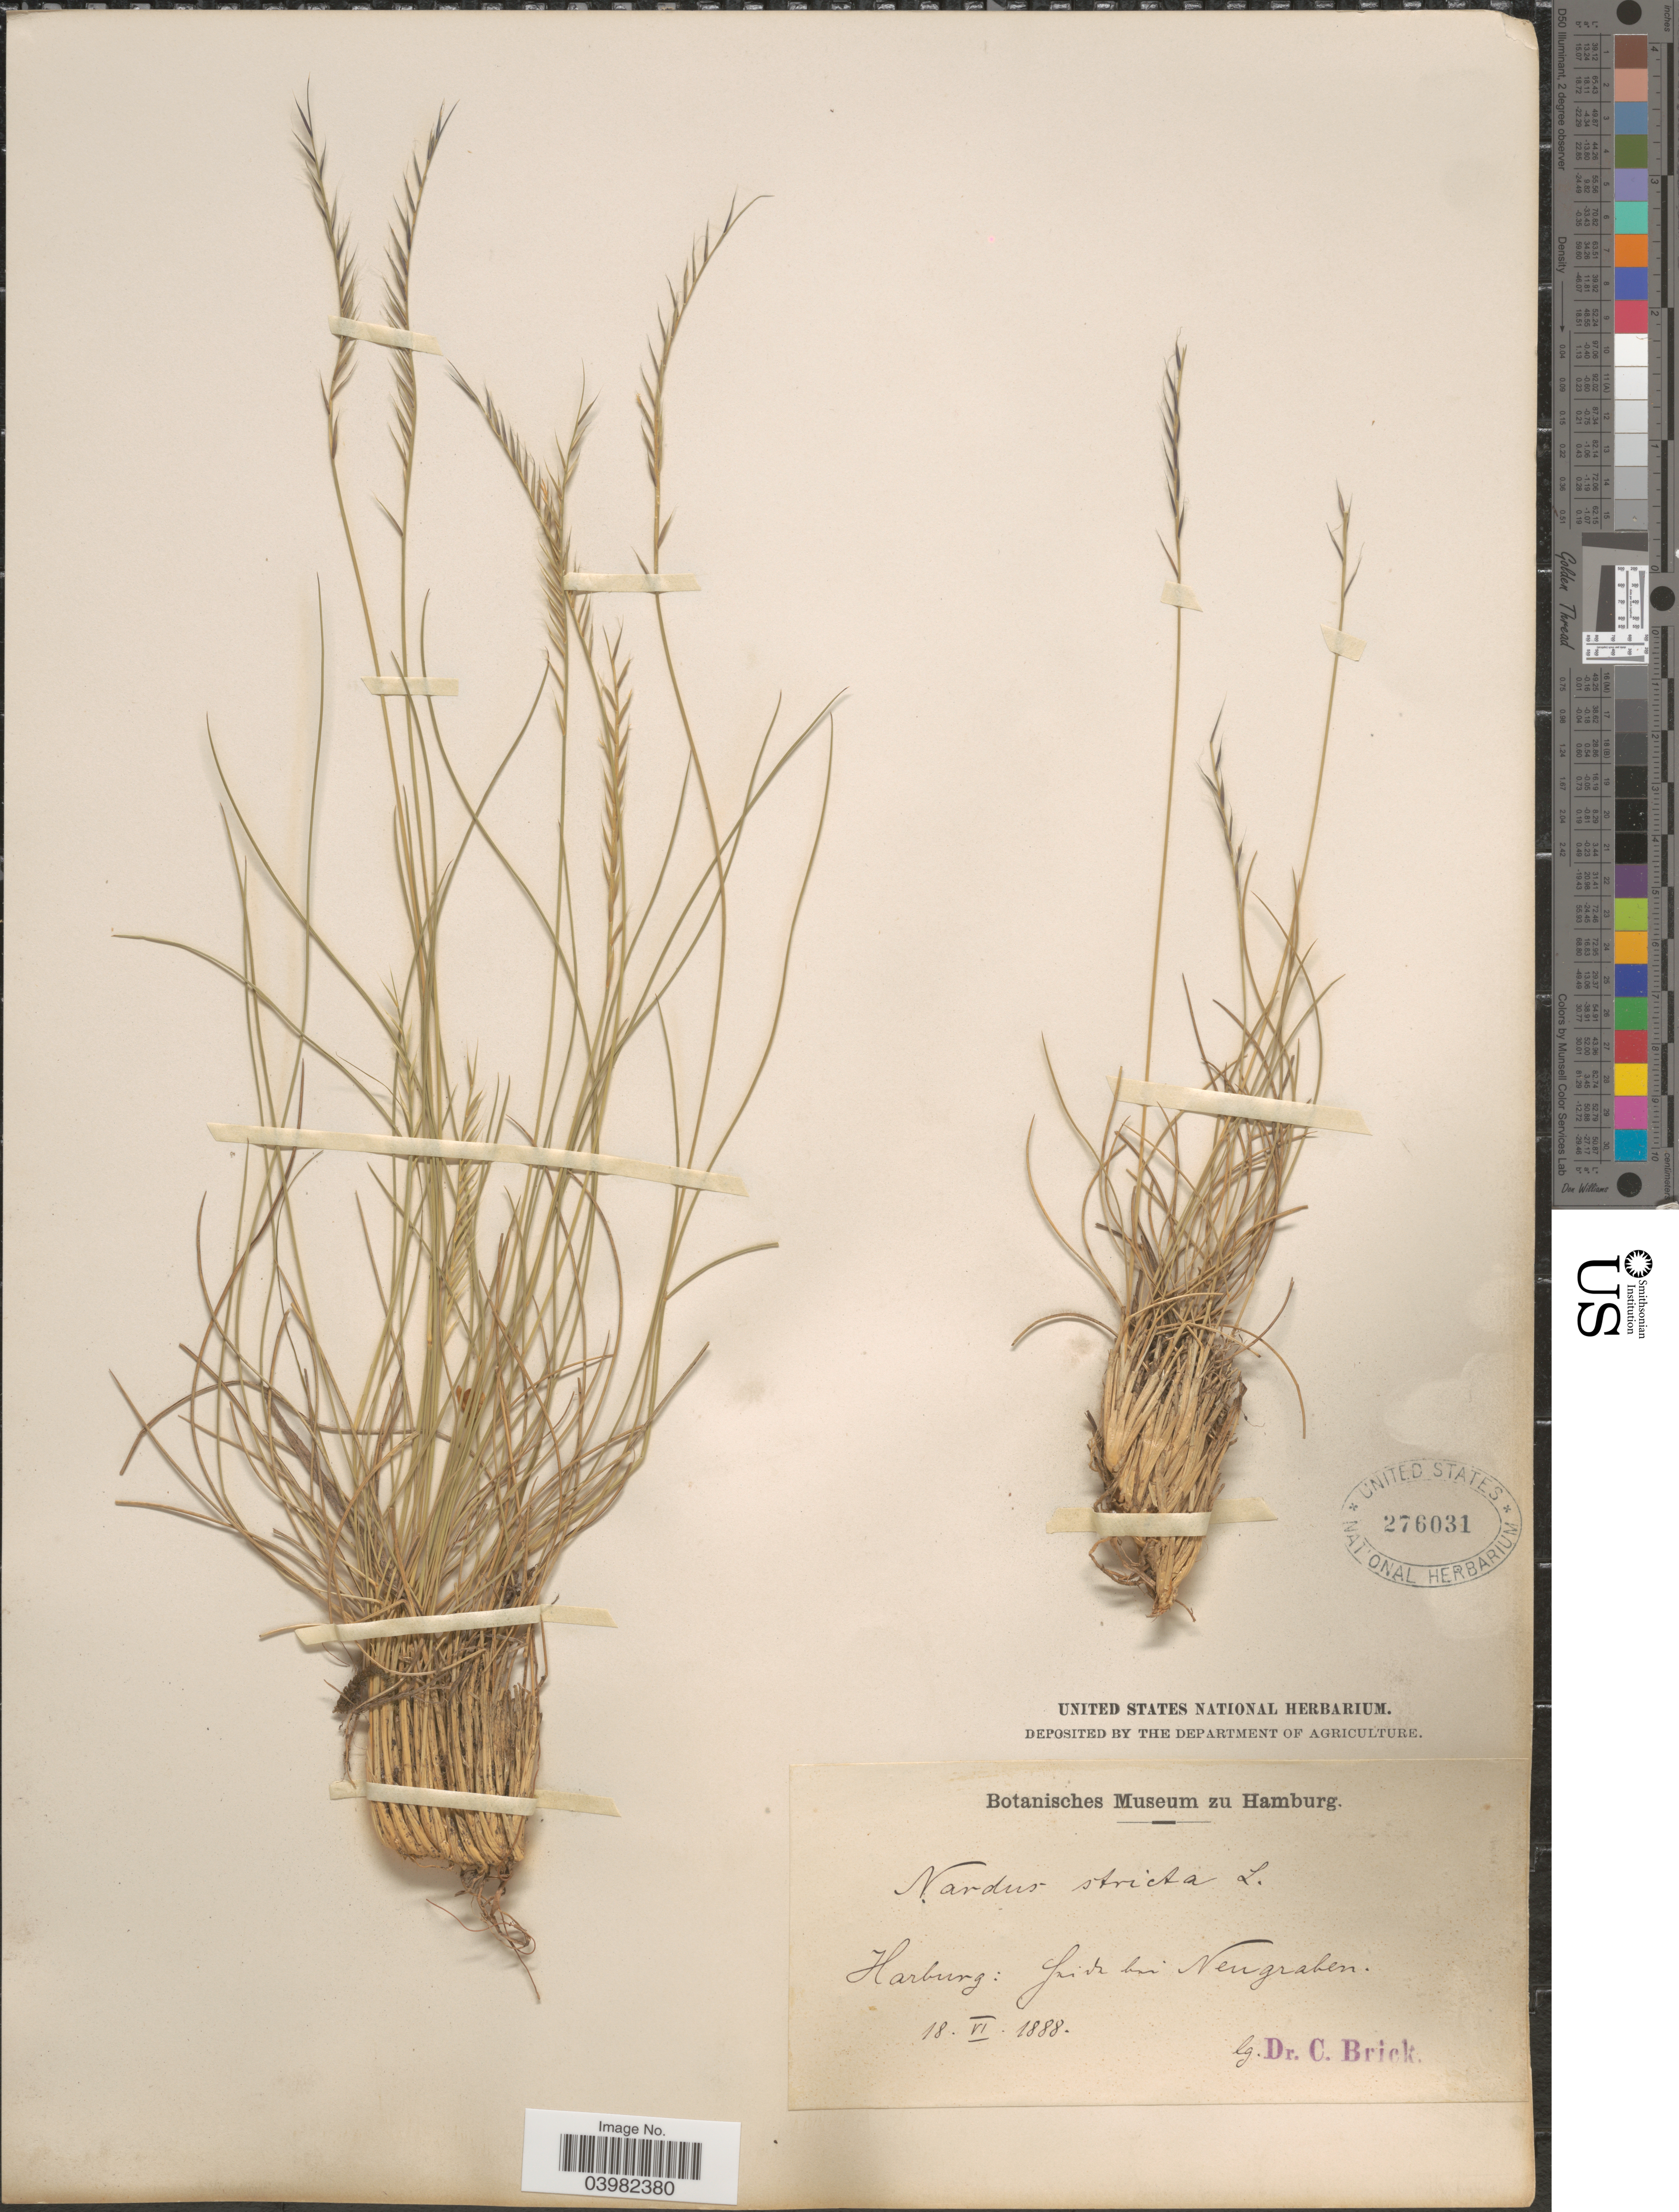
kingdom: Plantae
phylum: Tracheophyta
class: Liliopsida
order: Poales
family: Poaceae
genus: Nardus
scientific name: Nardus stricta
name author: L.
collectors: C. Brick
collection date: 1888-06-18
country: Germany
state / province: Hamburg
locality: Harburg: finde bei Neugraben.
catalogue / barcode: US 276031